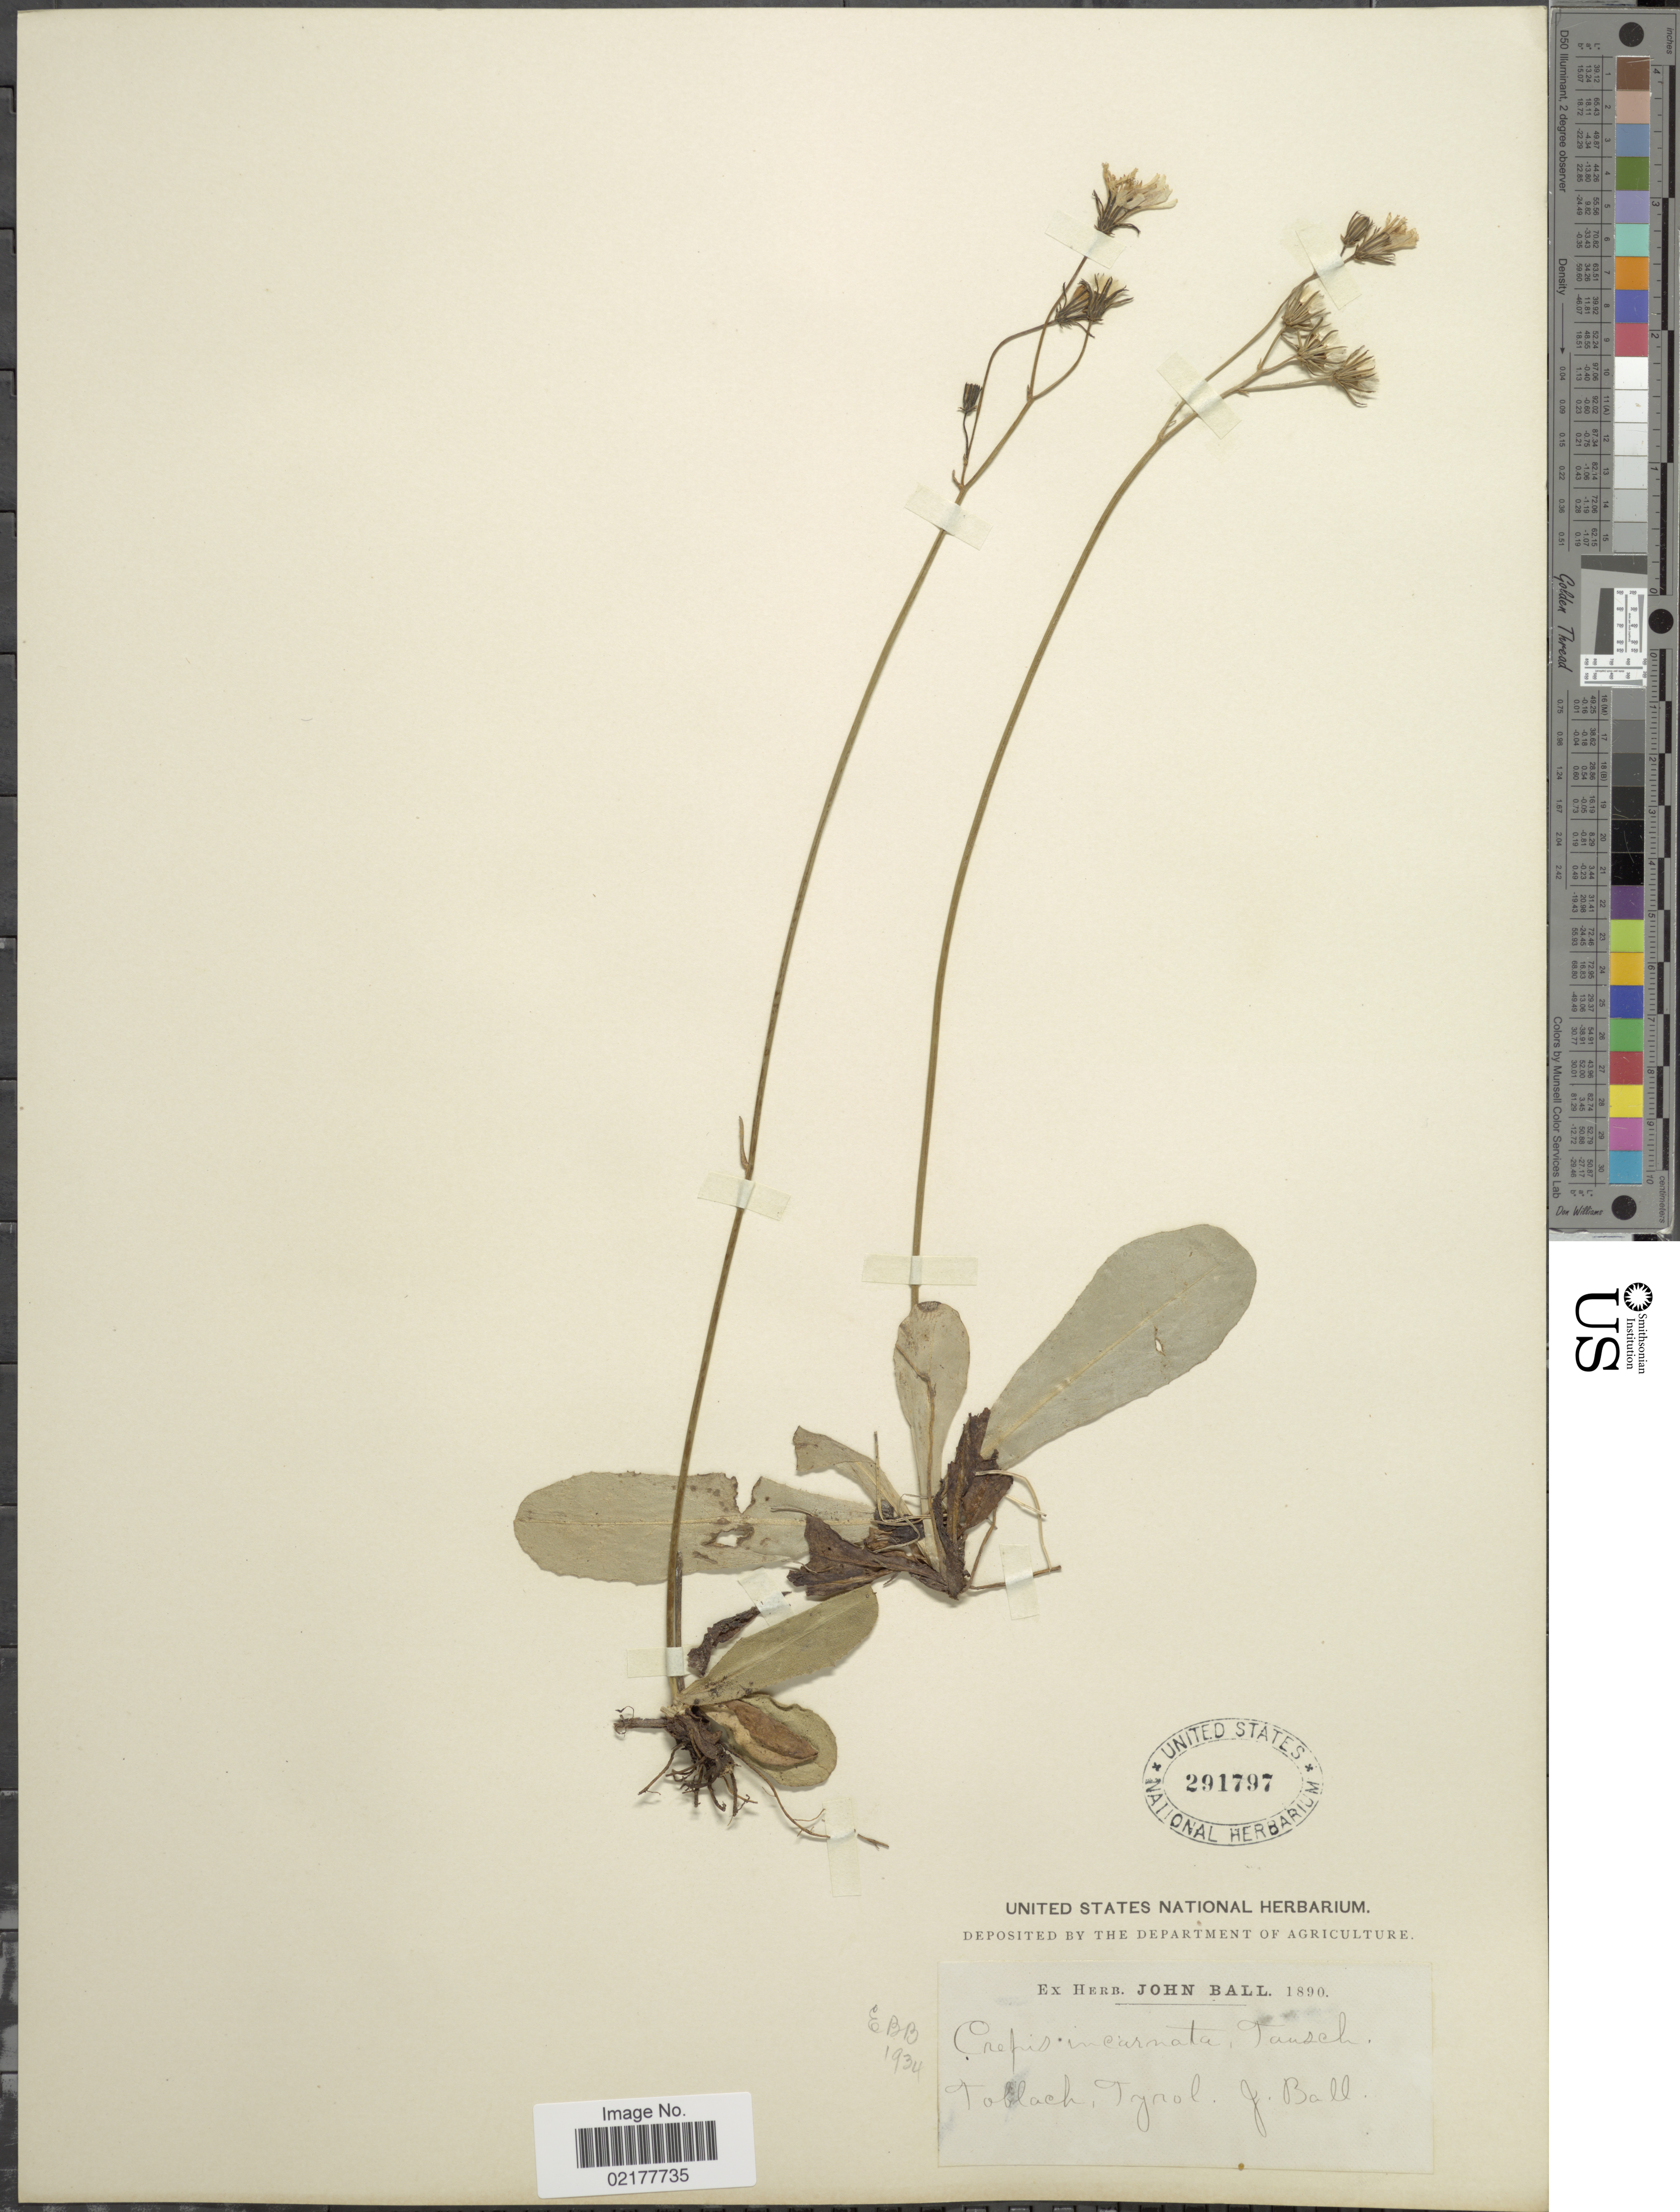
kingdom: Plantae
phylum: Tracheophyta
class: Magnoliopsida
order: Asterales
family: Asteraceae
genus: Crepis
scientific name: Crepis froelichiana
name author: Froel.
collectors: J. Ball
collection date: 1890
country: Italy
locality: Toblach, Tyrol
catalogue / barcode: US 291797